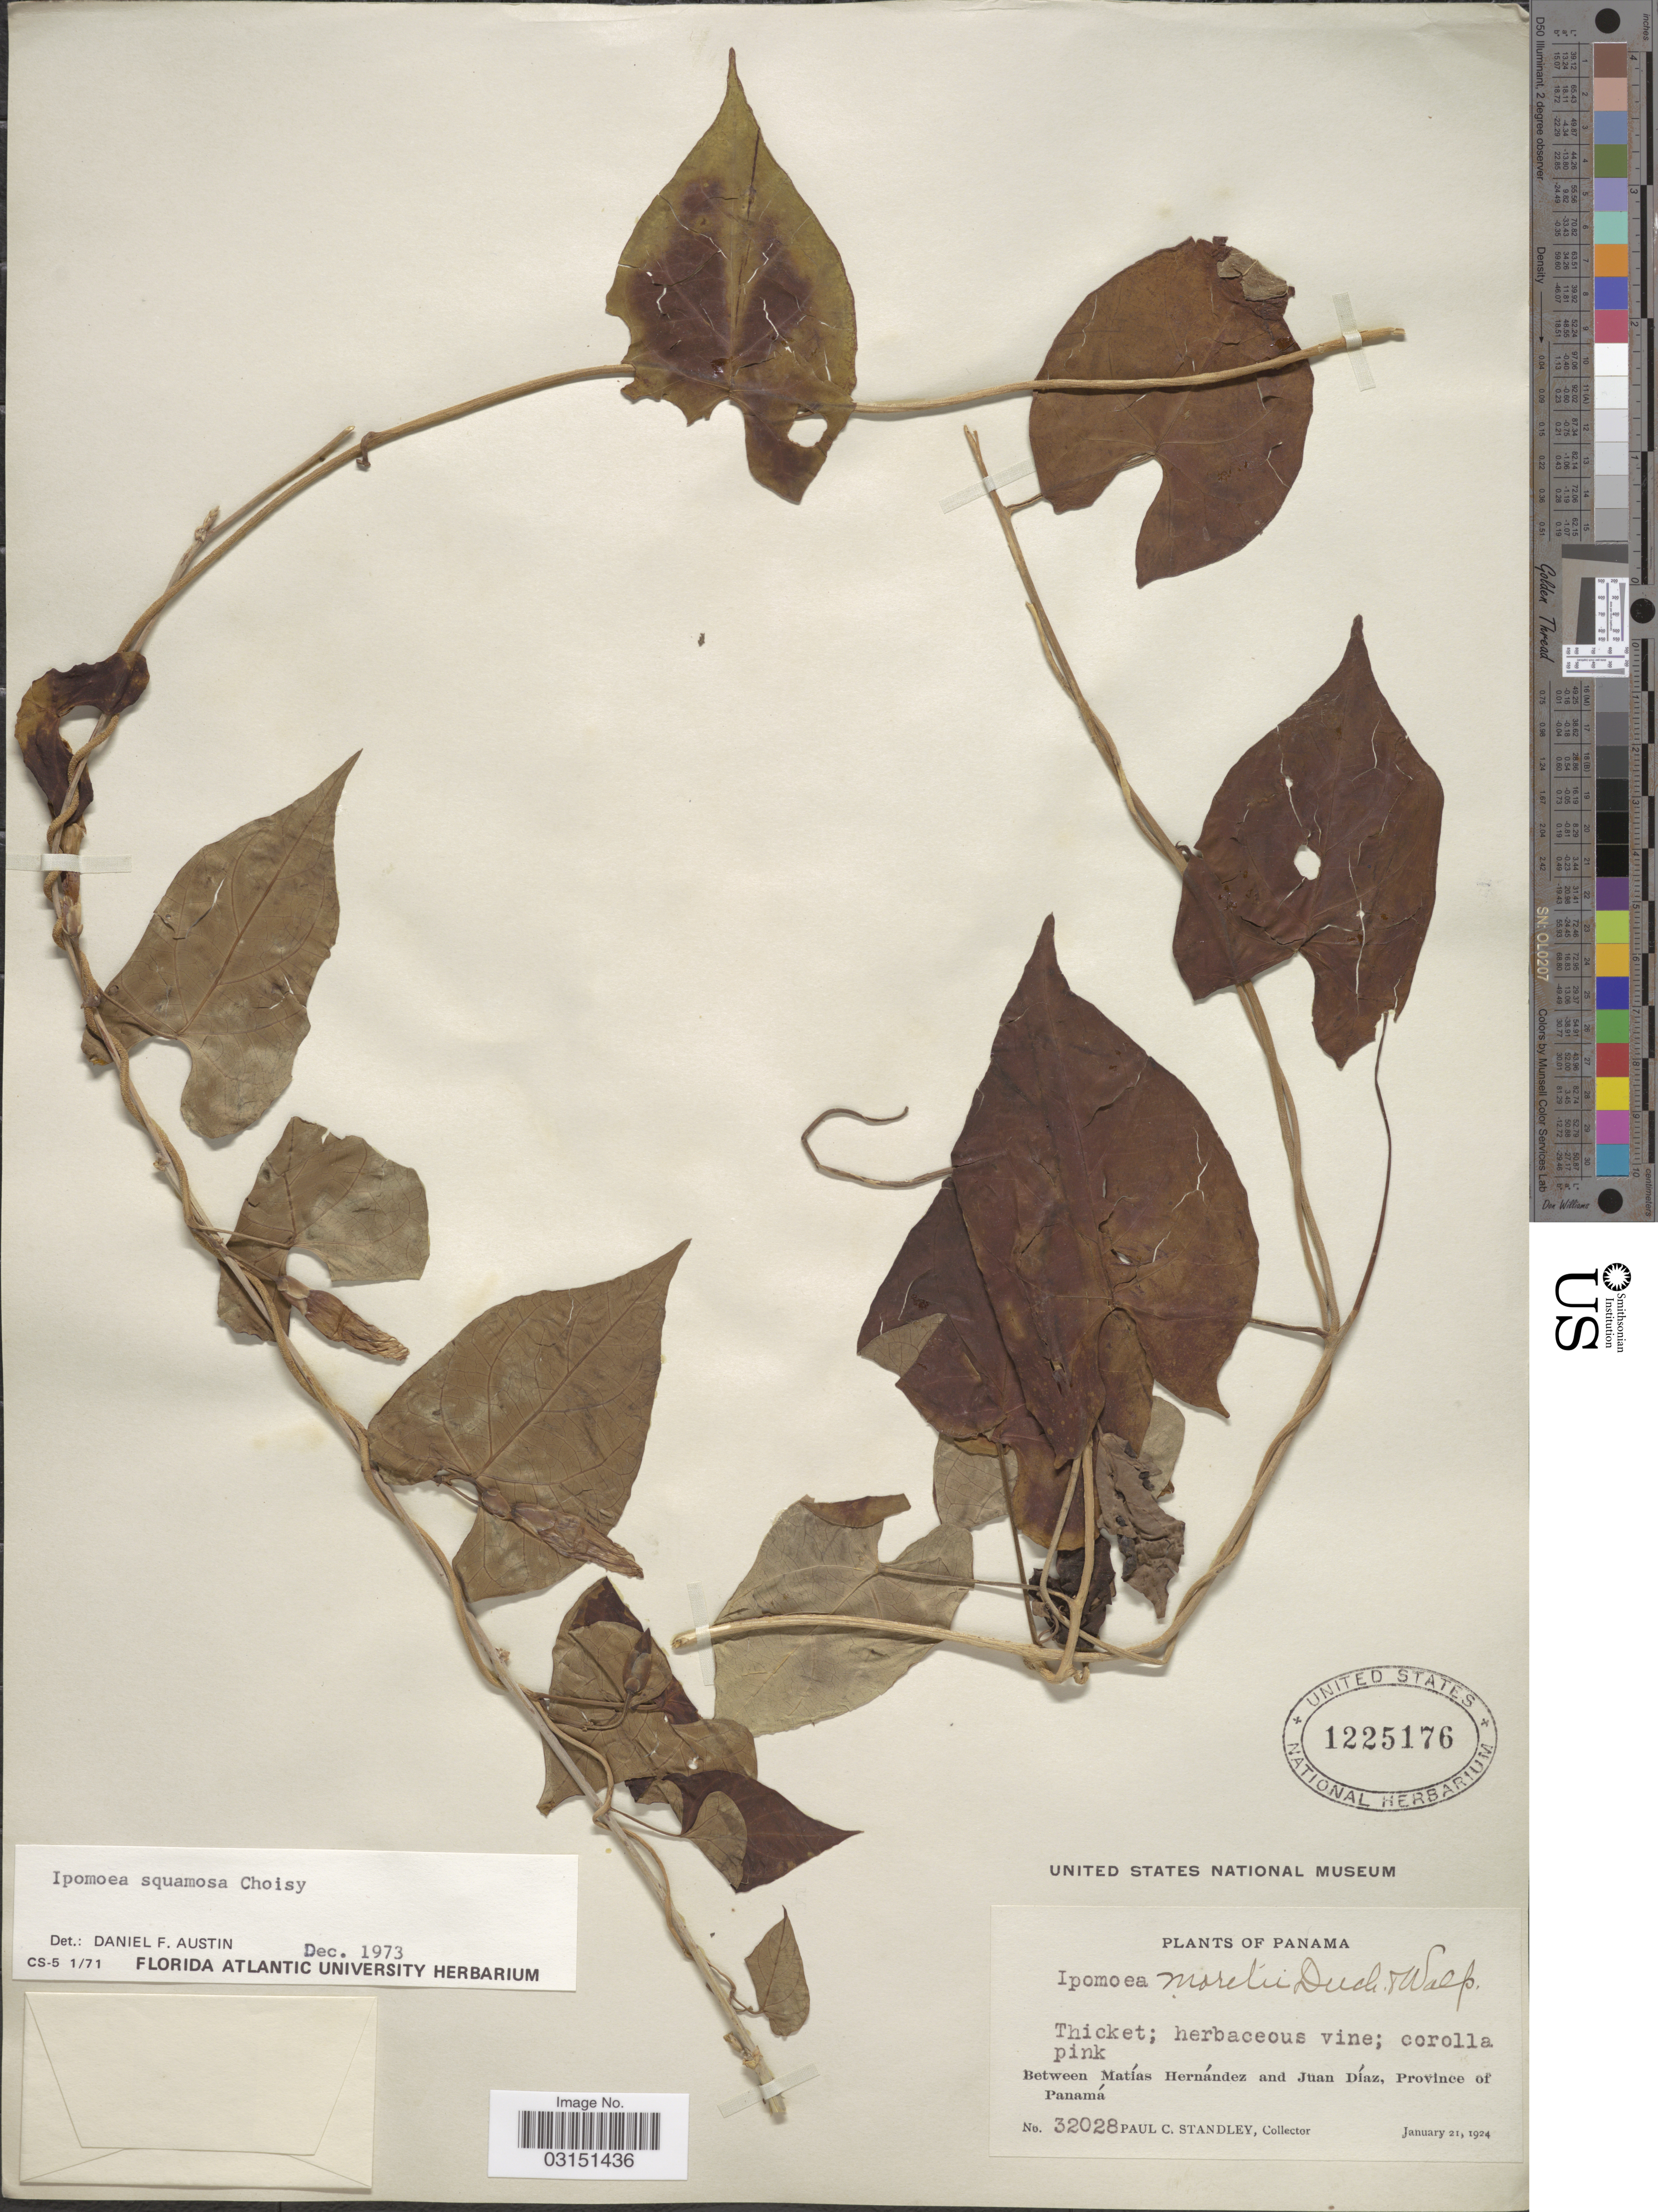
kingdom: Plantae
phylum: Tracheophyta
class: Magnoliopsida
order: Solanales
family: Convolvulaceae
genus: Ipomoea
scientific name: Ipomoea squamosa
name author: Choisy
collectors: P. C. Standley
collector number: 32028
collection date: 1924-01-21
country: Panama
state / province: Panamá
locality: Between Matías Hernández and Juan Díaz.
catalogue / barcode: US 1225176